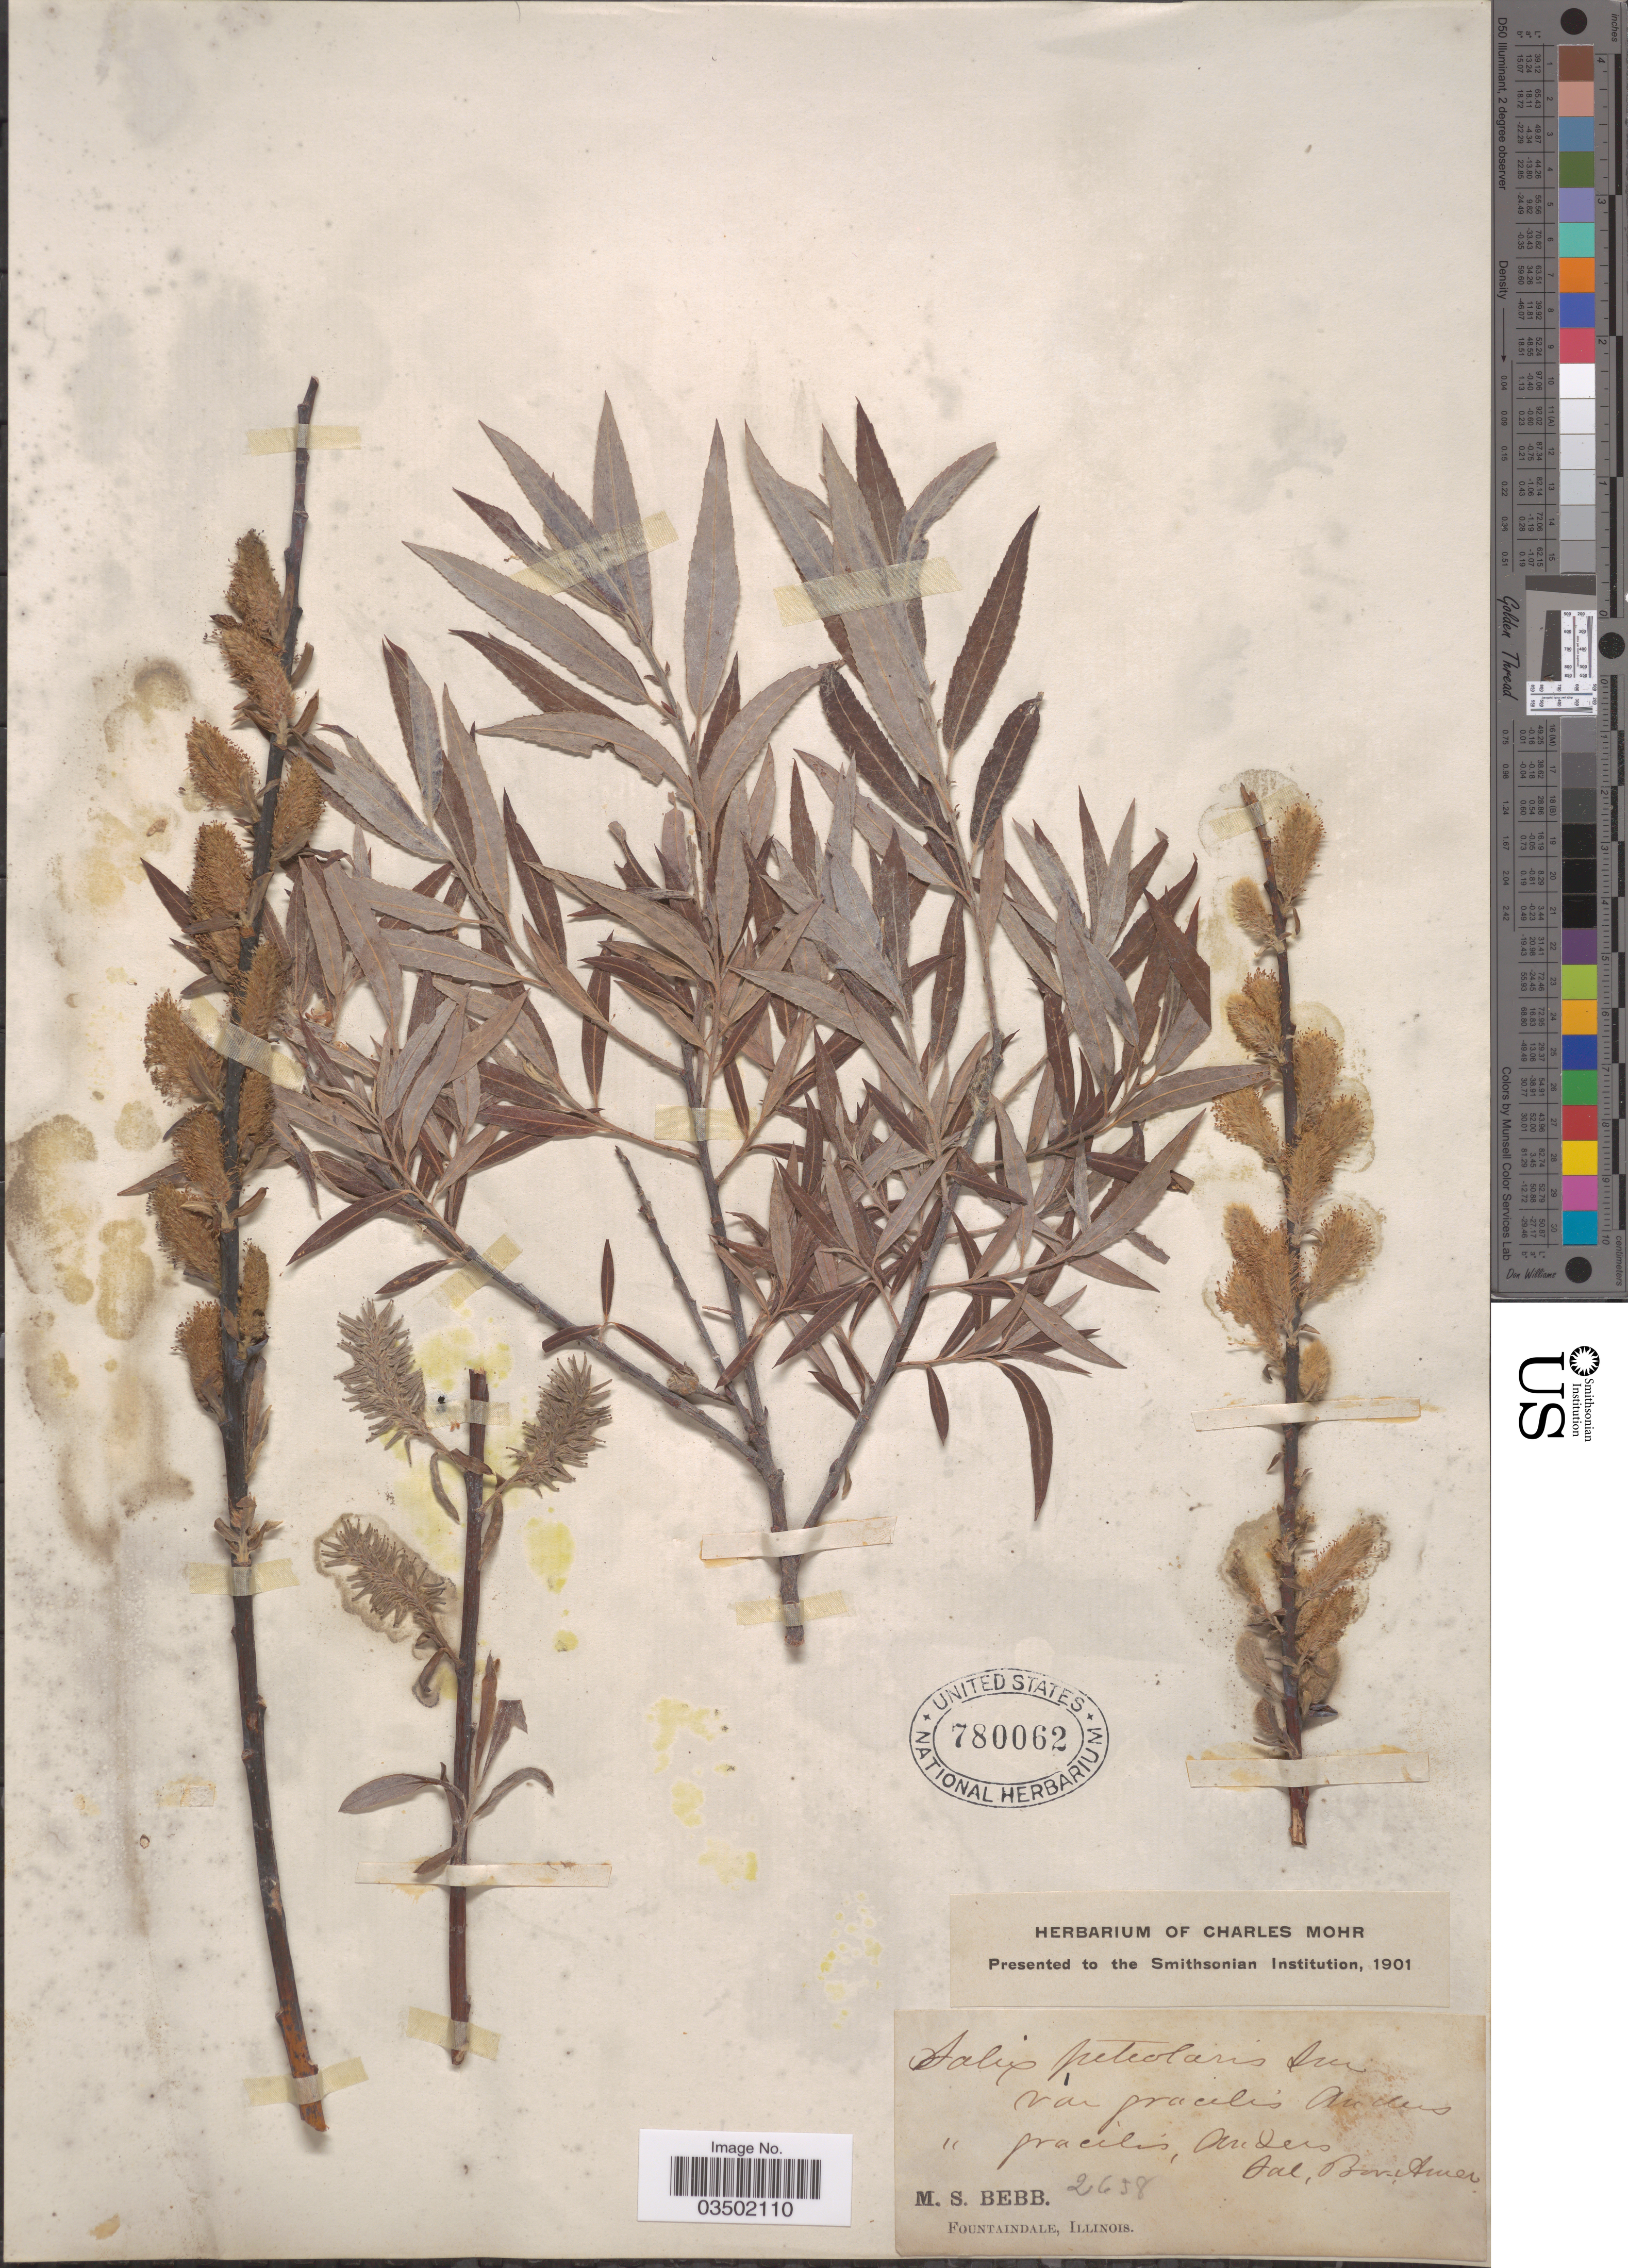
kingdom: Plantae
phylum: Tracheophyta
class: Magnoliopsida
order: Malpighiales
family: Salicaceae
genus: Salix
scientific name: Salix petiolaris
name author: Sm.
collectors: M. Bebb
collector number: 2658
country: United States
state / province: Illinois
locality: Dal, Bor.-Amer.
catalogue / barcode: US 780062